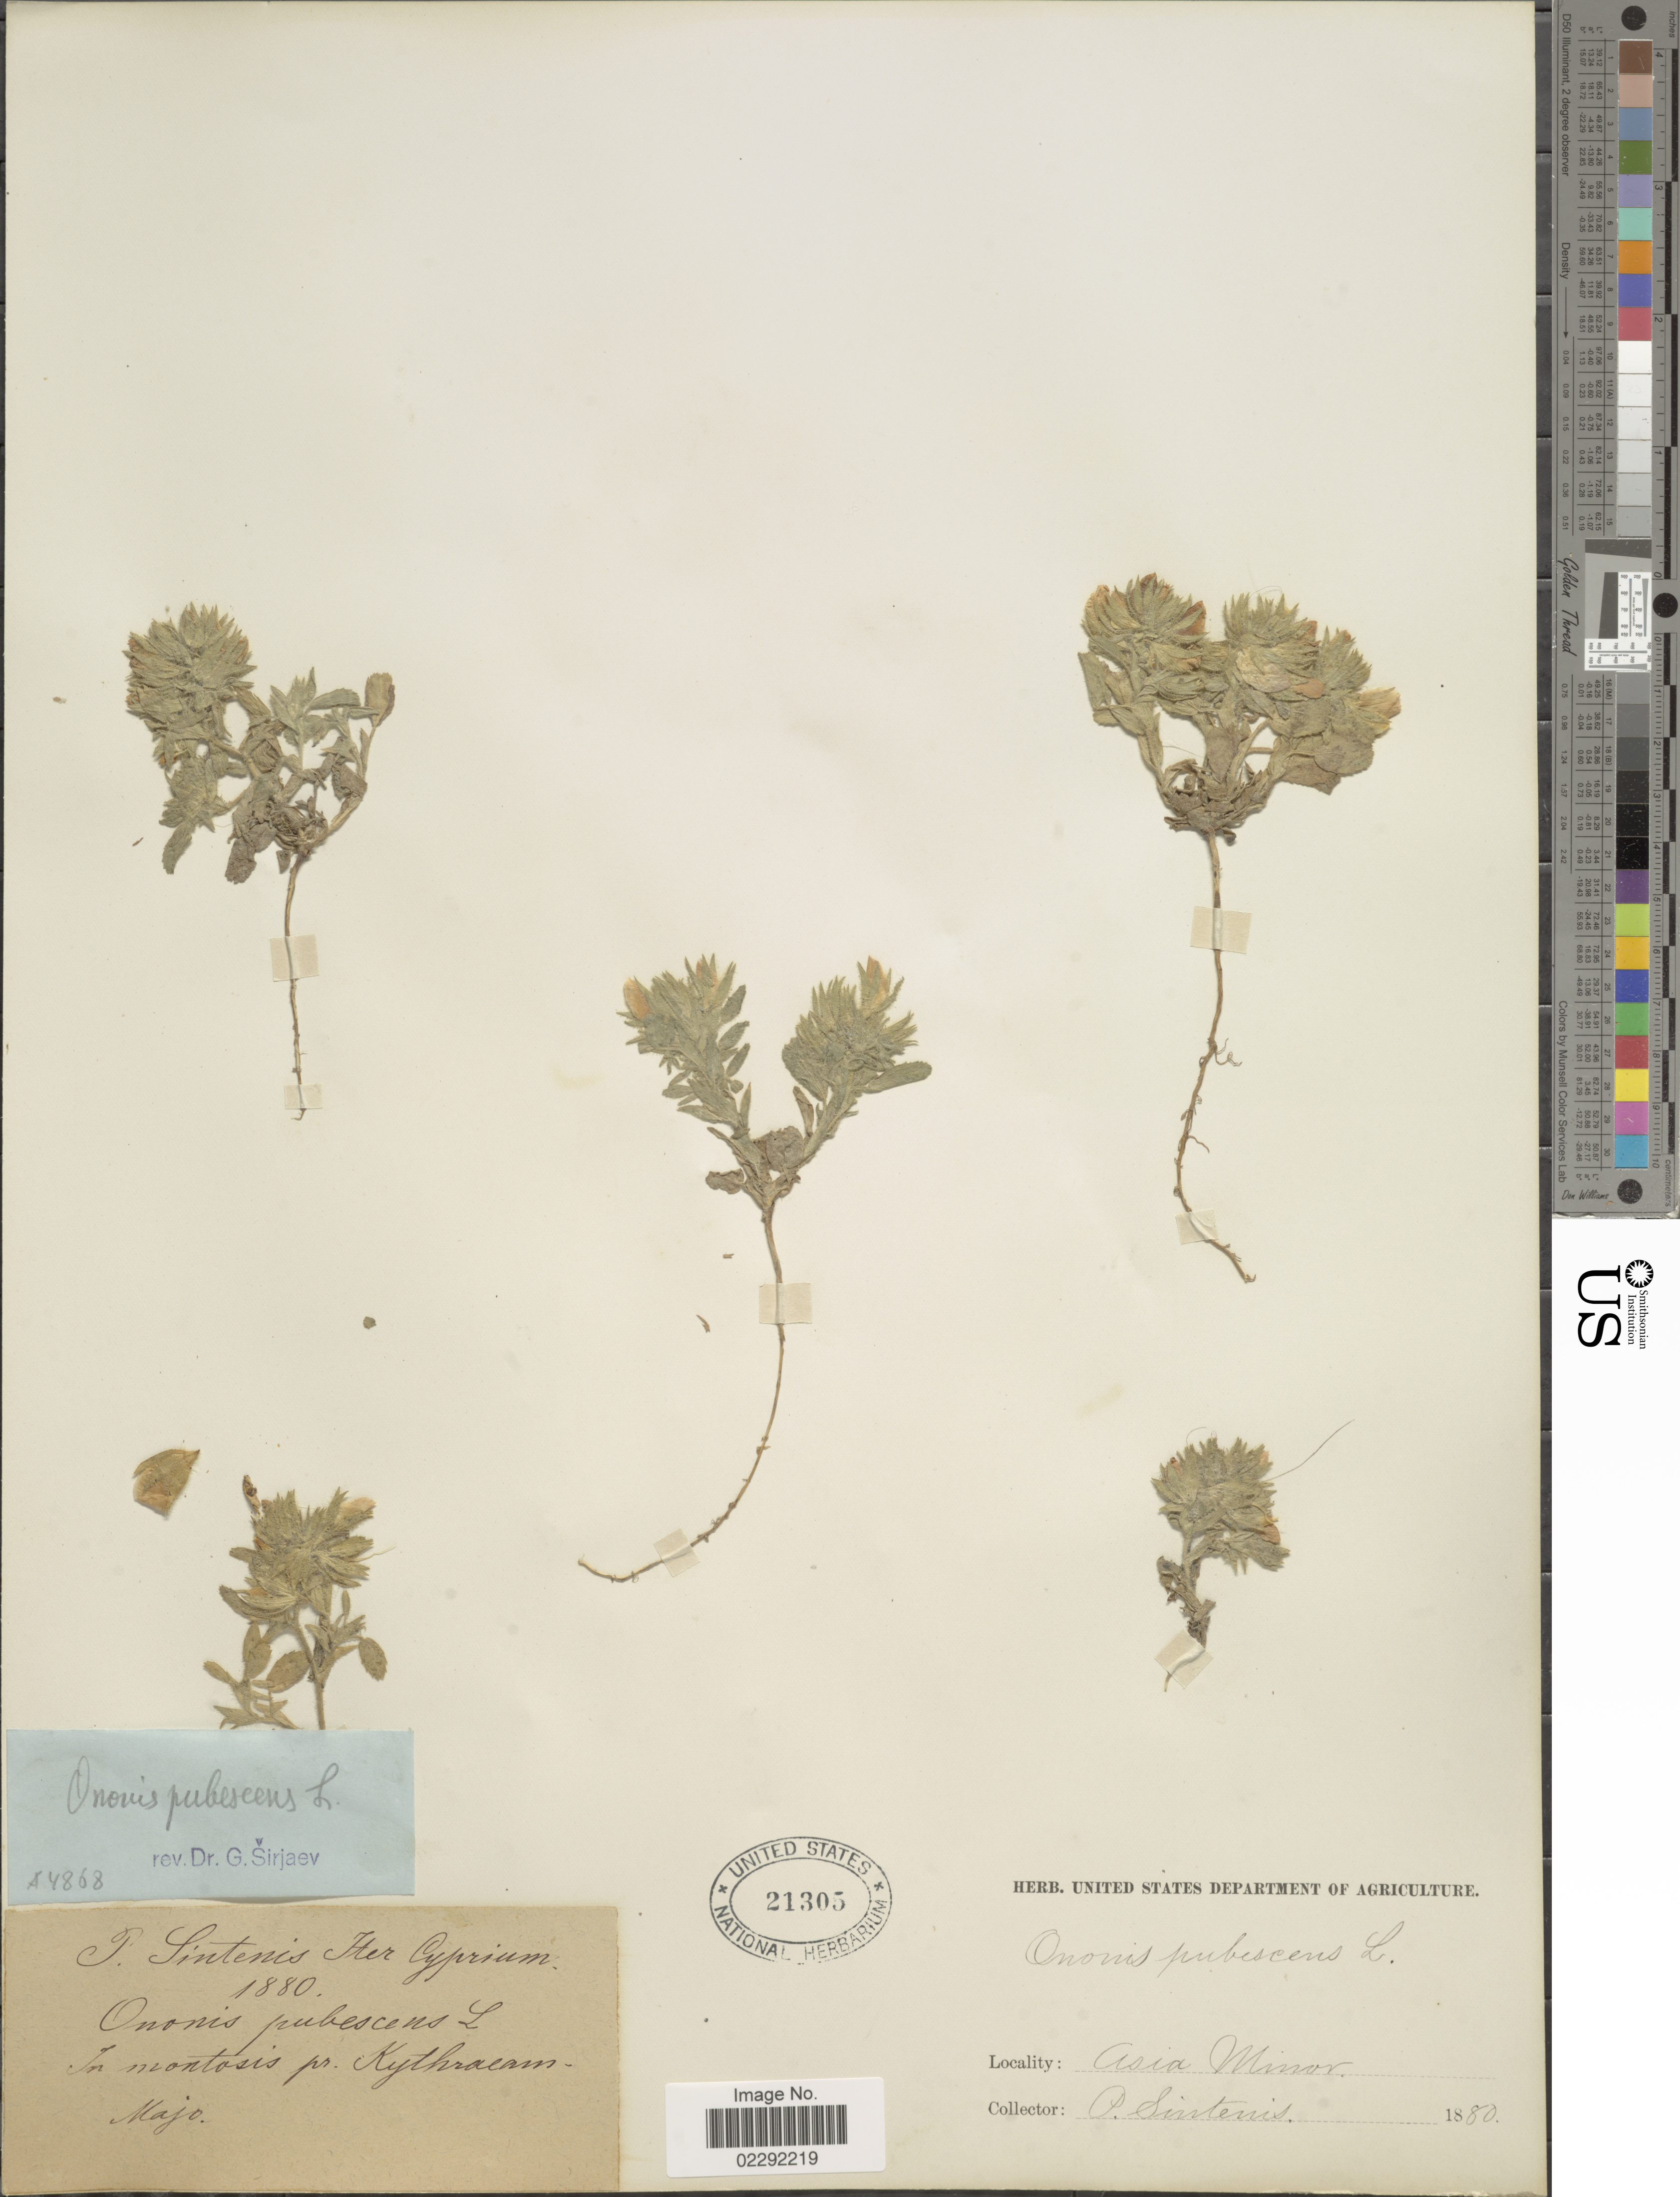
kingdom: Plantae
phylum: Tracheophyta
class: Magnoliopsida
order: Fabales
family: Fabaceae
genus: Ononis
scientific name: Ononis pubescens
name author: L.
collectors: P. Sintenis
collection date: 1880-05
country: Cyprus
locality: In montosis pr. Kythraea Asia Minor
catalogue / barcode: US 21305